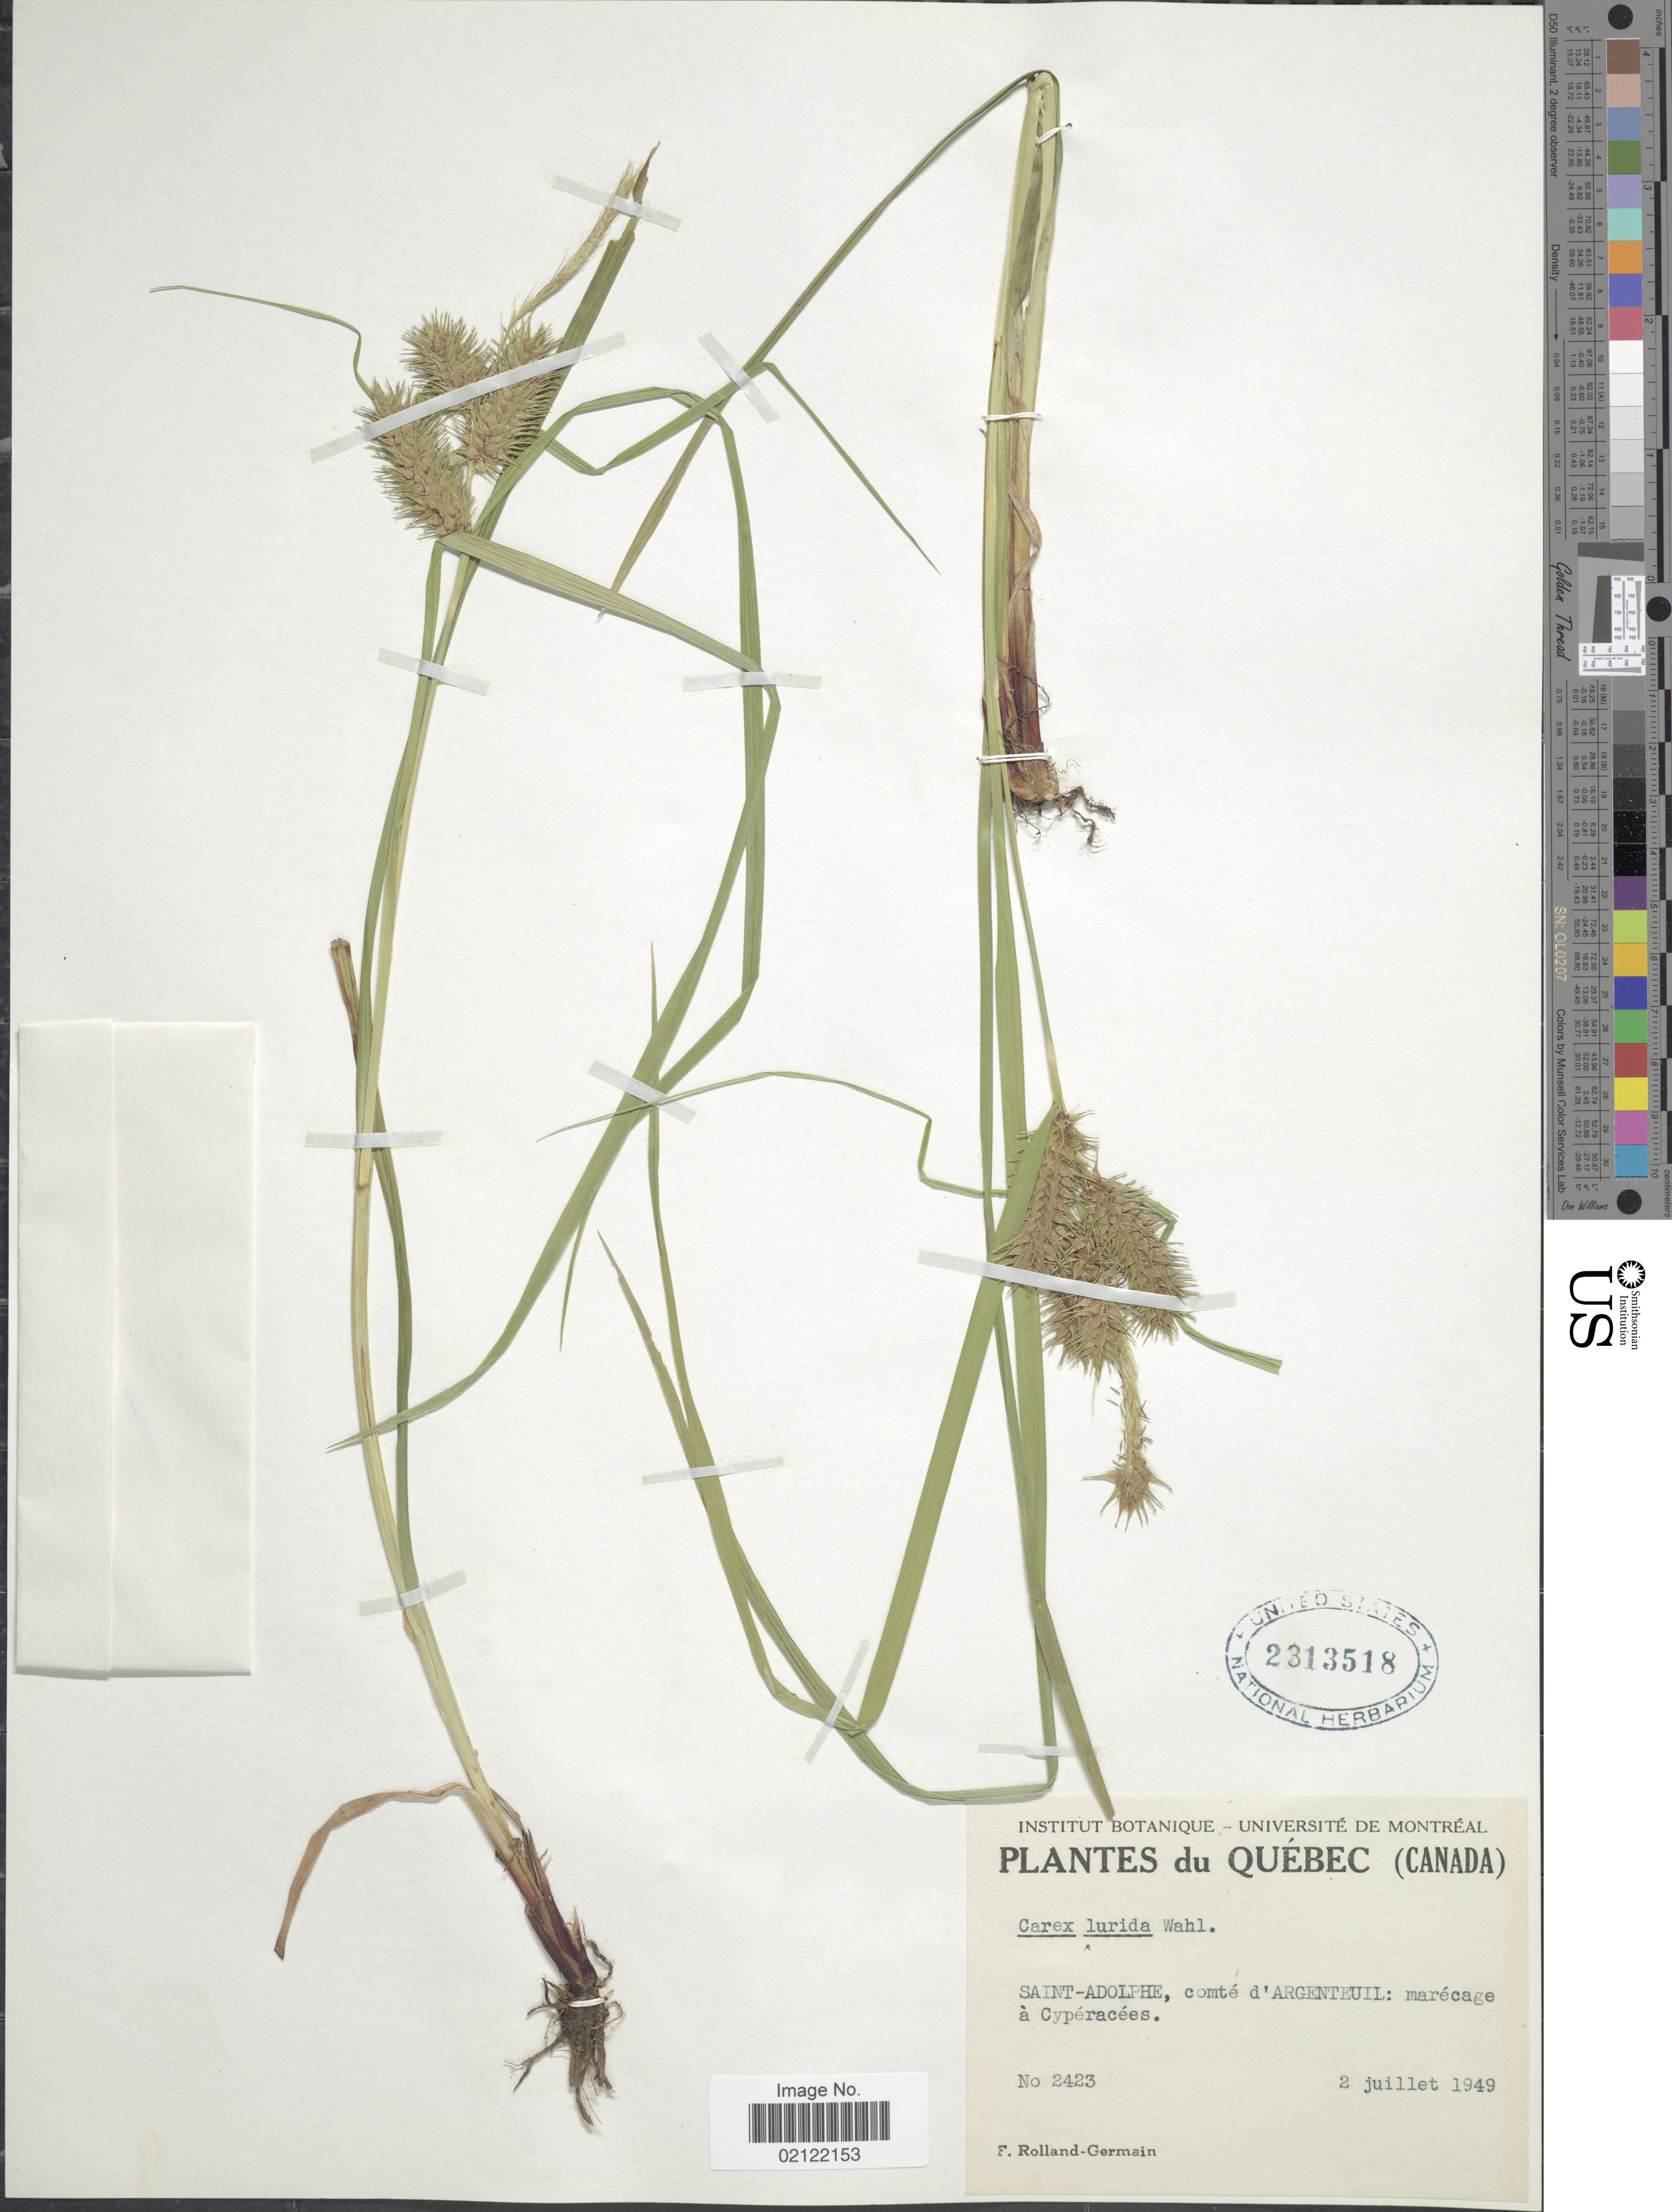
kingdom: Plantae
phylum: Tracheophyta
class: Liliopsida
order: Poales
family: Cyperaceae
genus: Carex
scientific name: Carex lurida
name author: Wahlenb.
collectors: Rolland-Germain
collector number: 2423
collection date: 1949-07-02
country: Canada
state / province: Quebec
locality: Saint-Adolphe, comte d'Argenteuil: marecage a Cyperacees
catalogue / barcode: US 2313518